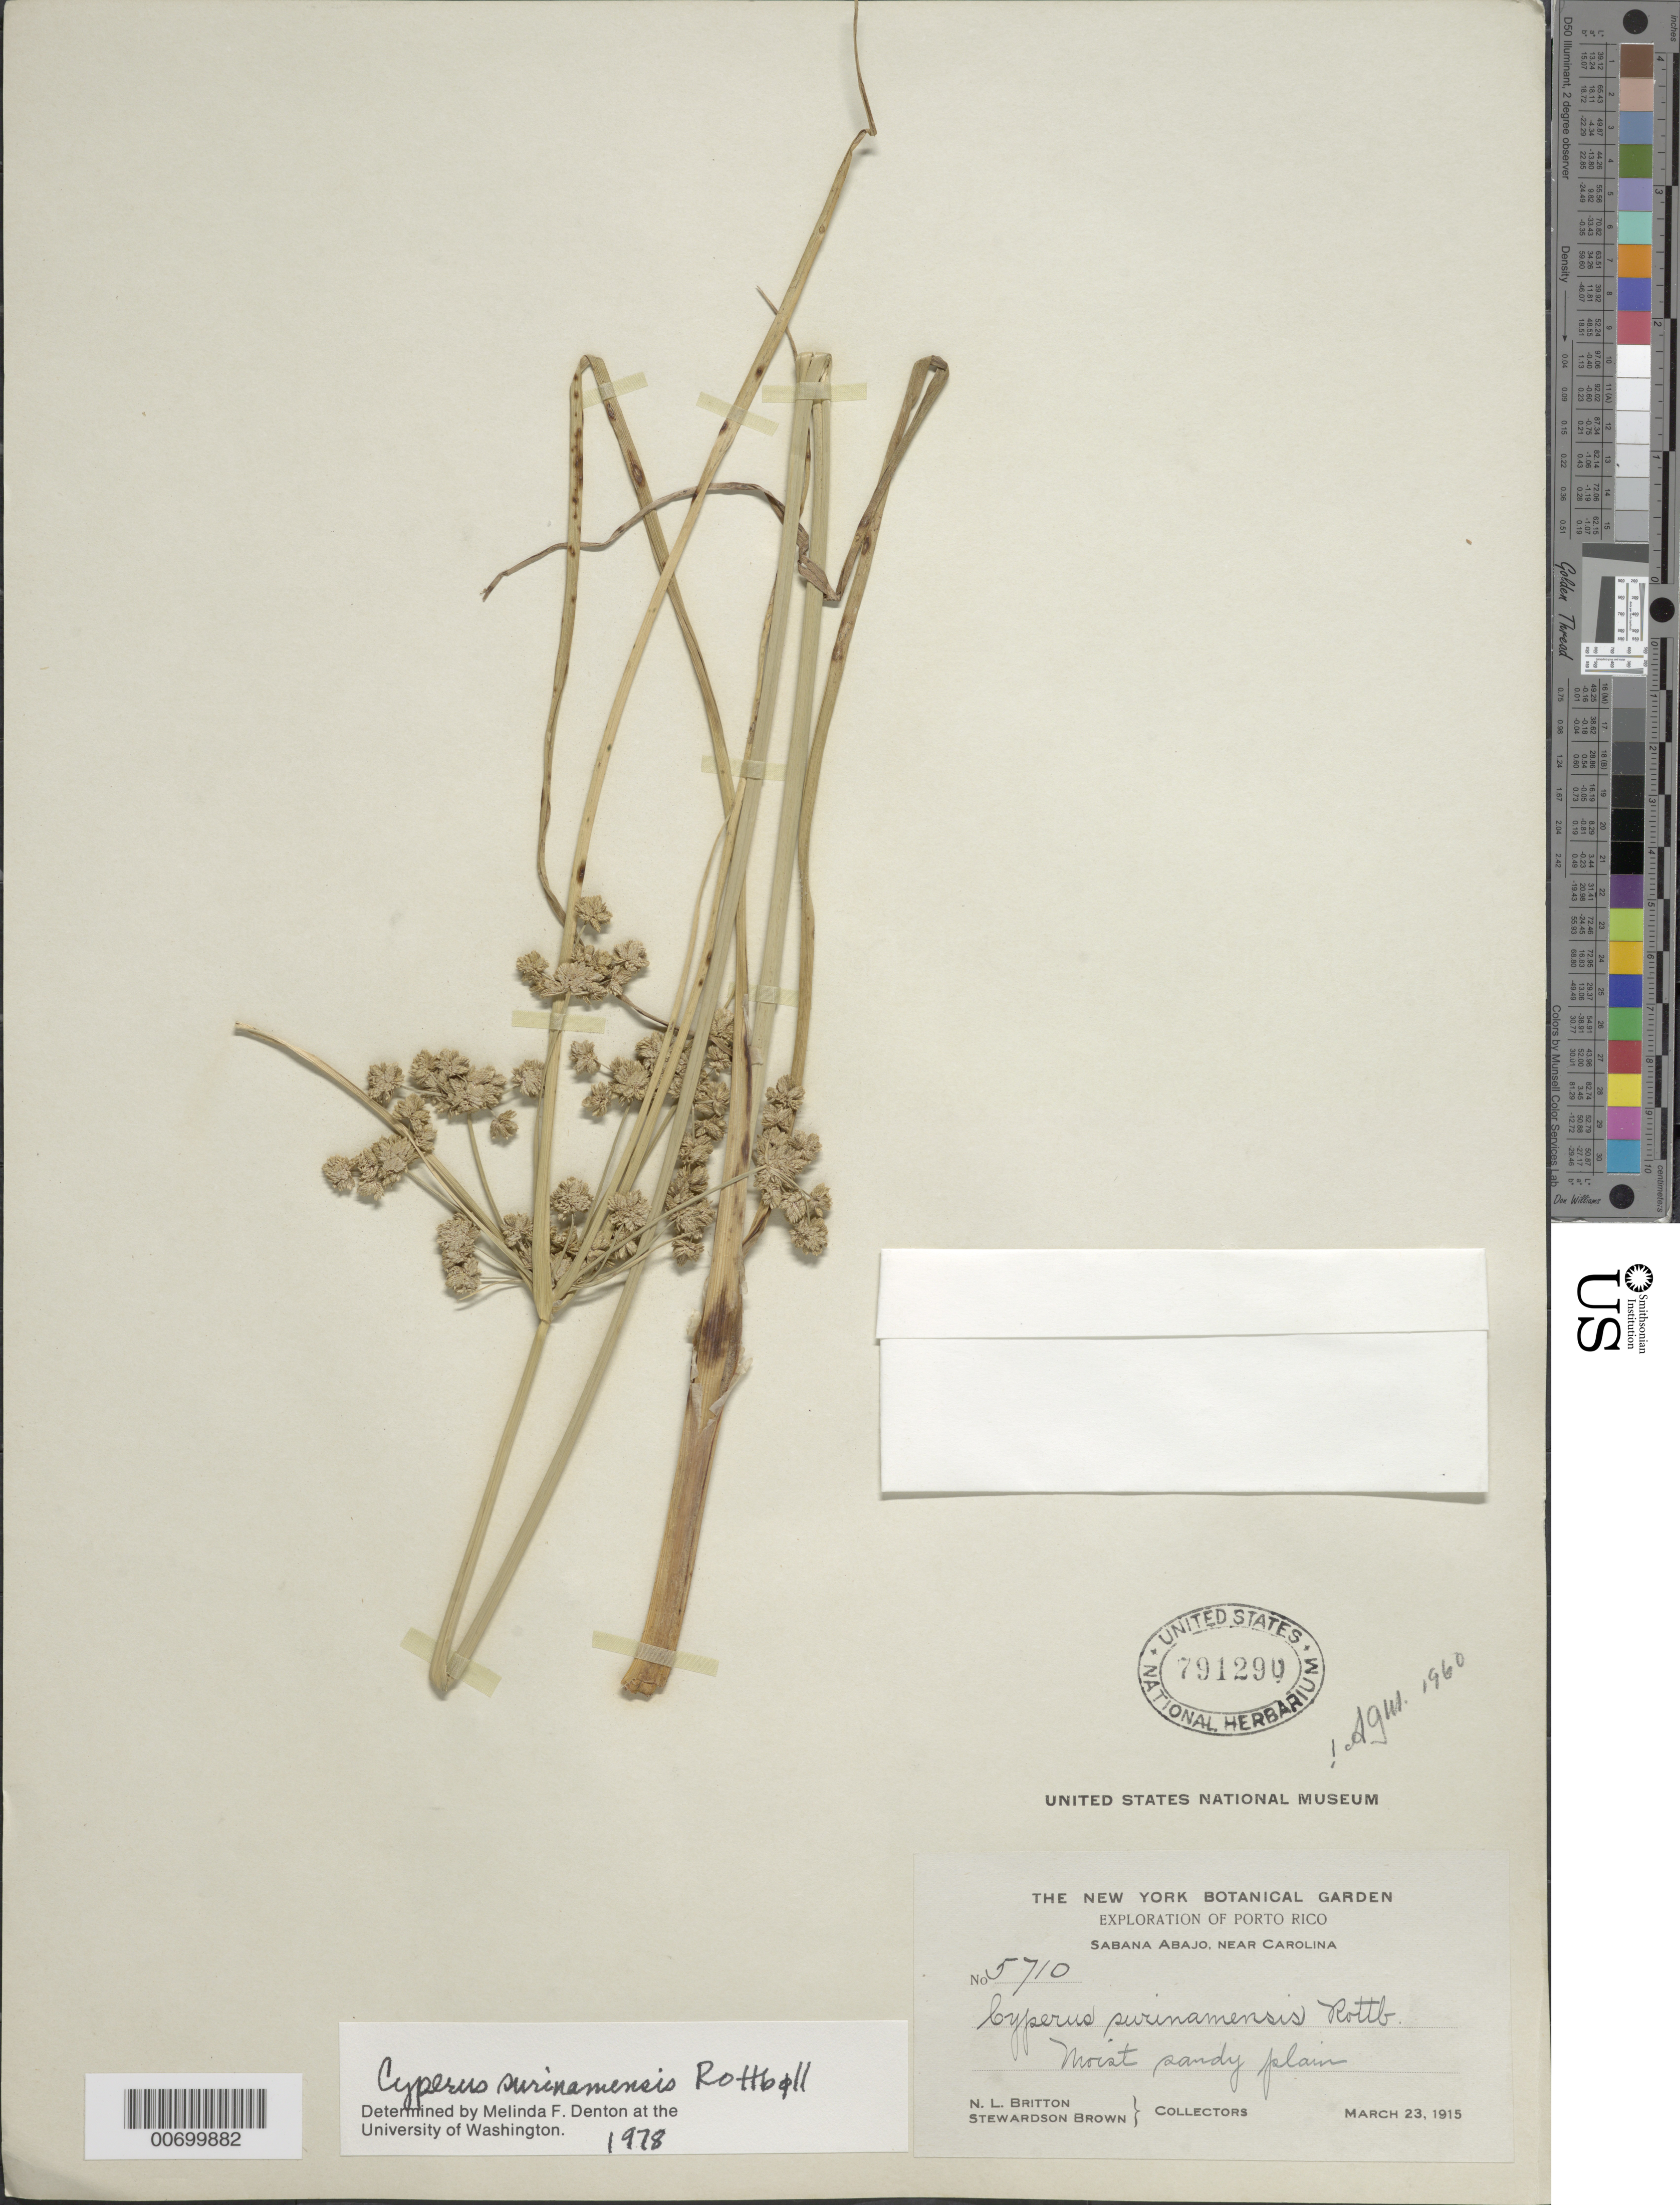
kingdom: Plantae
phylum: Tracheophyta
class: Liliopsida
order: Poales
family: Cyperaceae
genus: Cyperus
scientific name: Cyperus surinamensis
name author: Rottb.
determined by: Denton, M. F.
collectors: N. Britton & S. Brown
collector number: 5710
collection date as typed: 23 Mar 1915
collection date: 1915-03-23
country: Puerto Rico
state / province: Carolina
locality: Sabana Abajo, near Carolina.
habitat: Moist sandy plain.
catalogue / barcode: US 791290